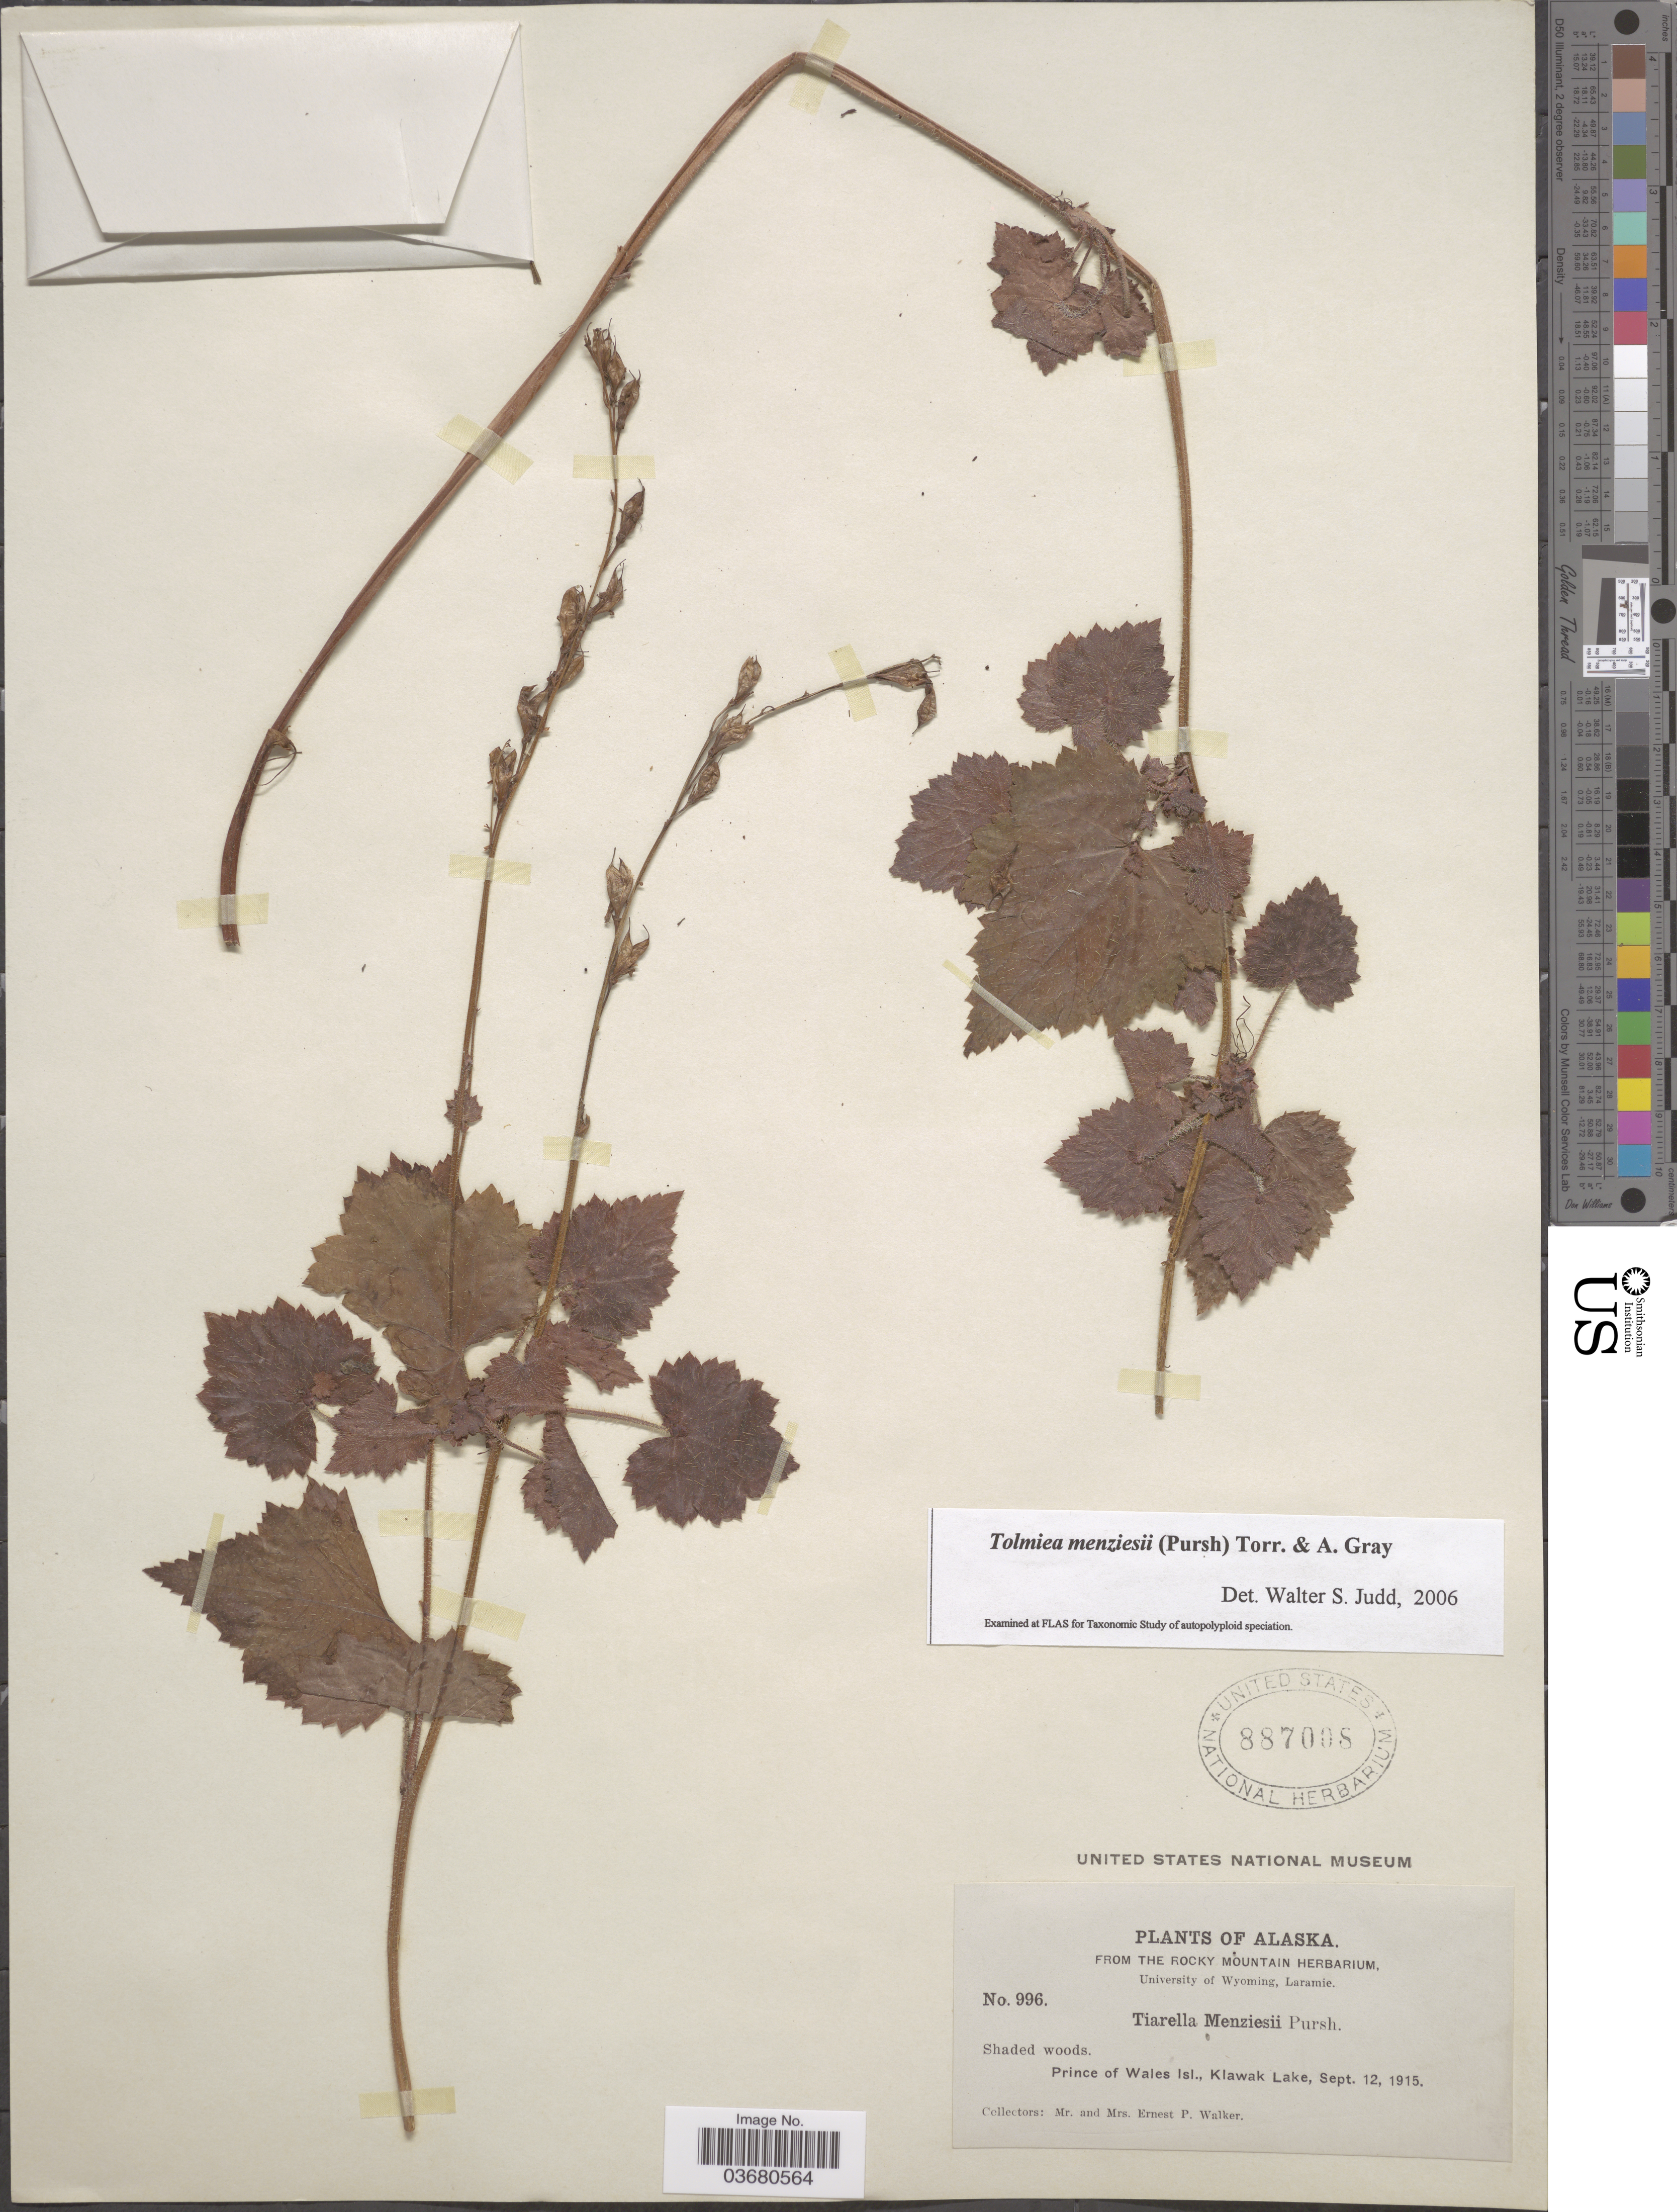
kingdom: Plantae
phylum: Tracheophyta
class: Magnoliopsida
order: Saxifragales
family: Saxifragaceae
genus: Tolmiea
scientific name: Tolmiea menziesii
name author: (Pursh) Torr. & A. Gray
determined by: Judd, Walter S.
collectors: E. P. Walker & E. Walker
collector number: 996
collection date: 1915-09-12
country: United States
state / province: Alaska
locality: Prince of Wales Isl., Klawak Lake.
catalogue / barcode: US 887008